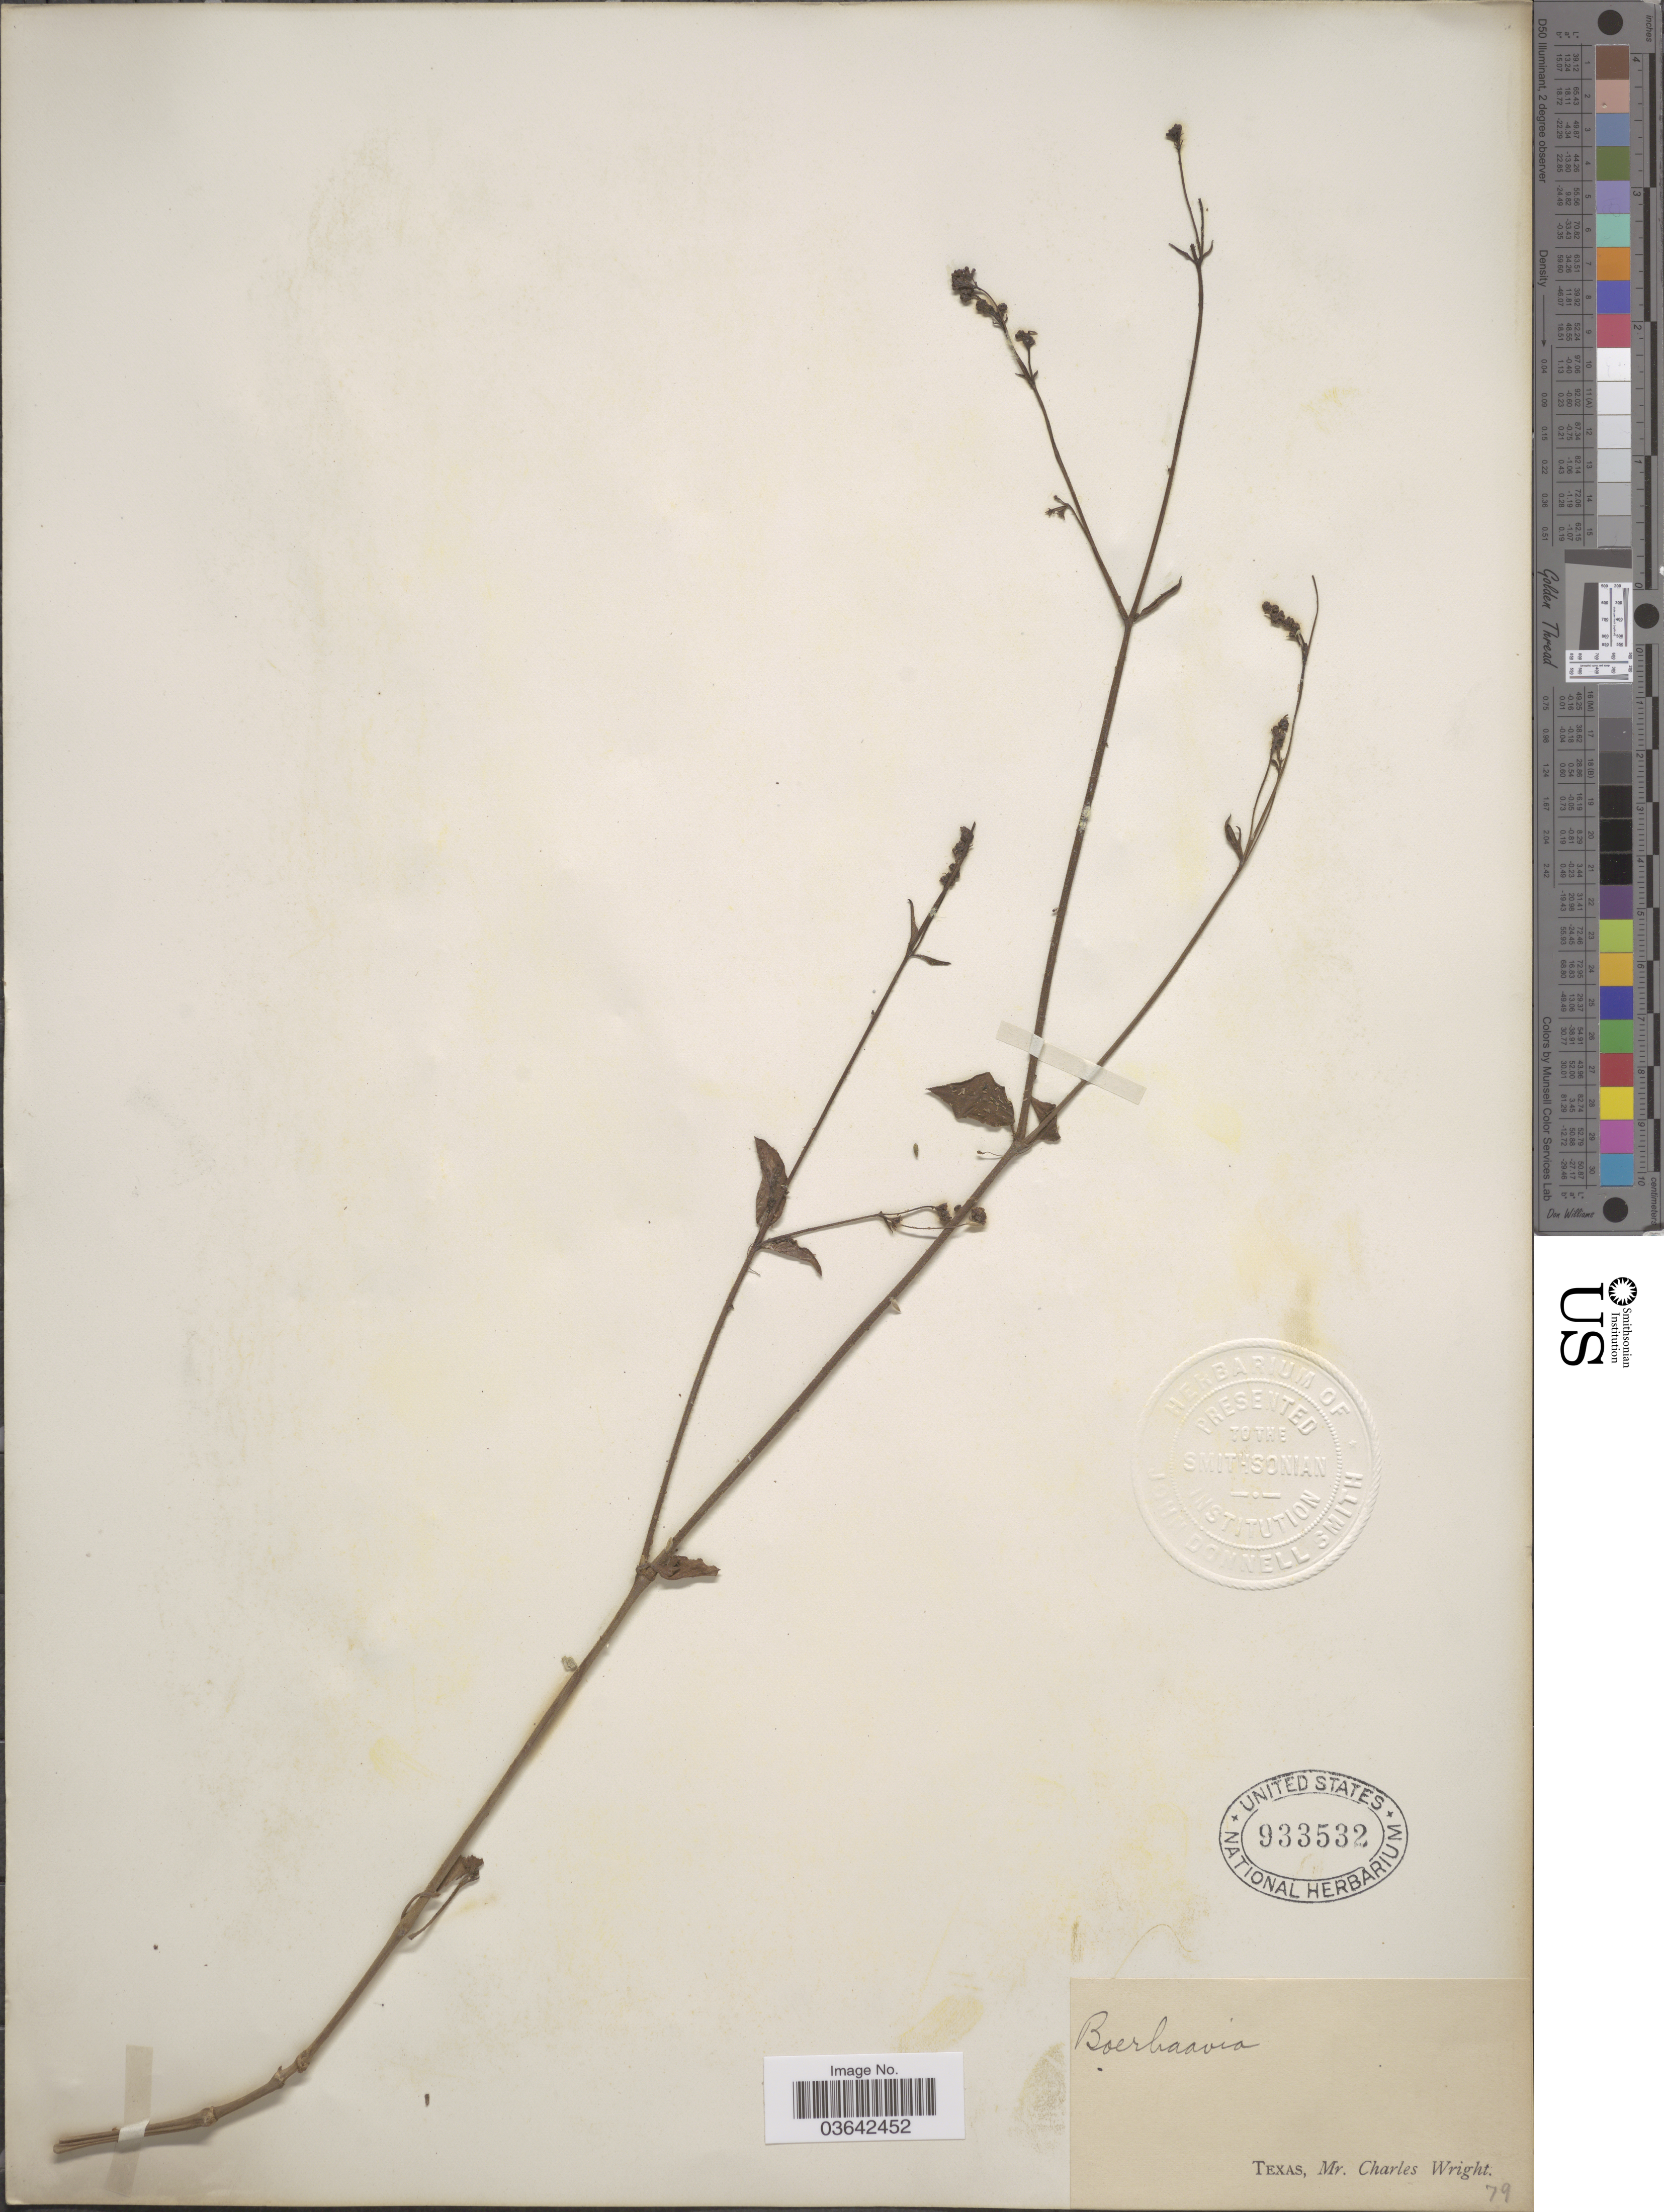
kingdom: Plantae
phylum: Tracheophyta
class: Magnoliopsida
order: Caryophyllales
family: Nyctaginaceae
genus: Boerhavia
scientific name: Boerhavia coccinea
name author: Mill.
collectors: C. Wright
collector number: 79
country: United States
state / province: Texas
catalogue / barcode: US 933532